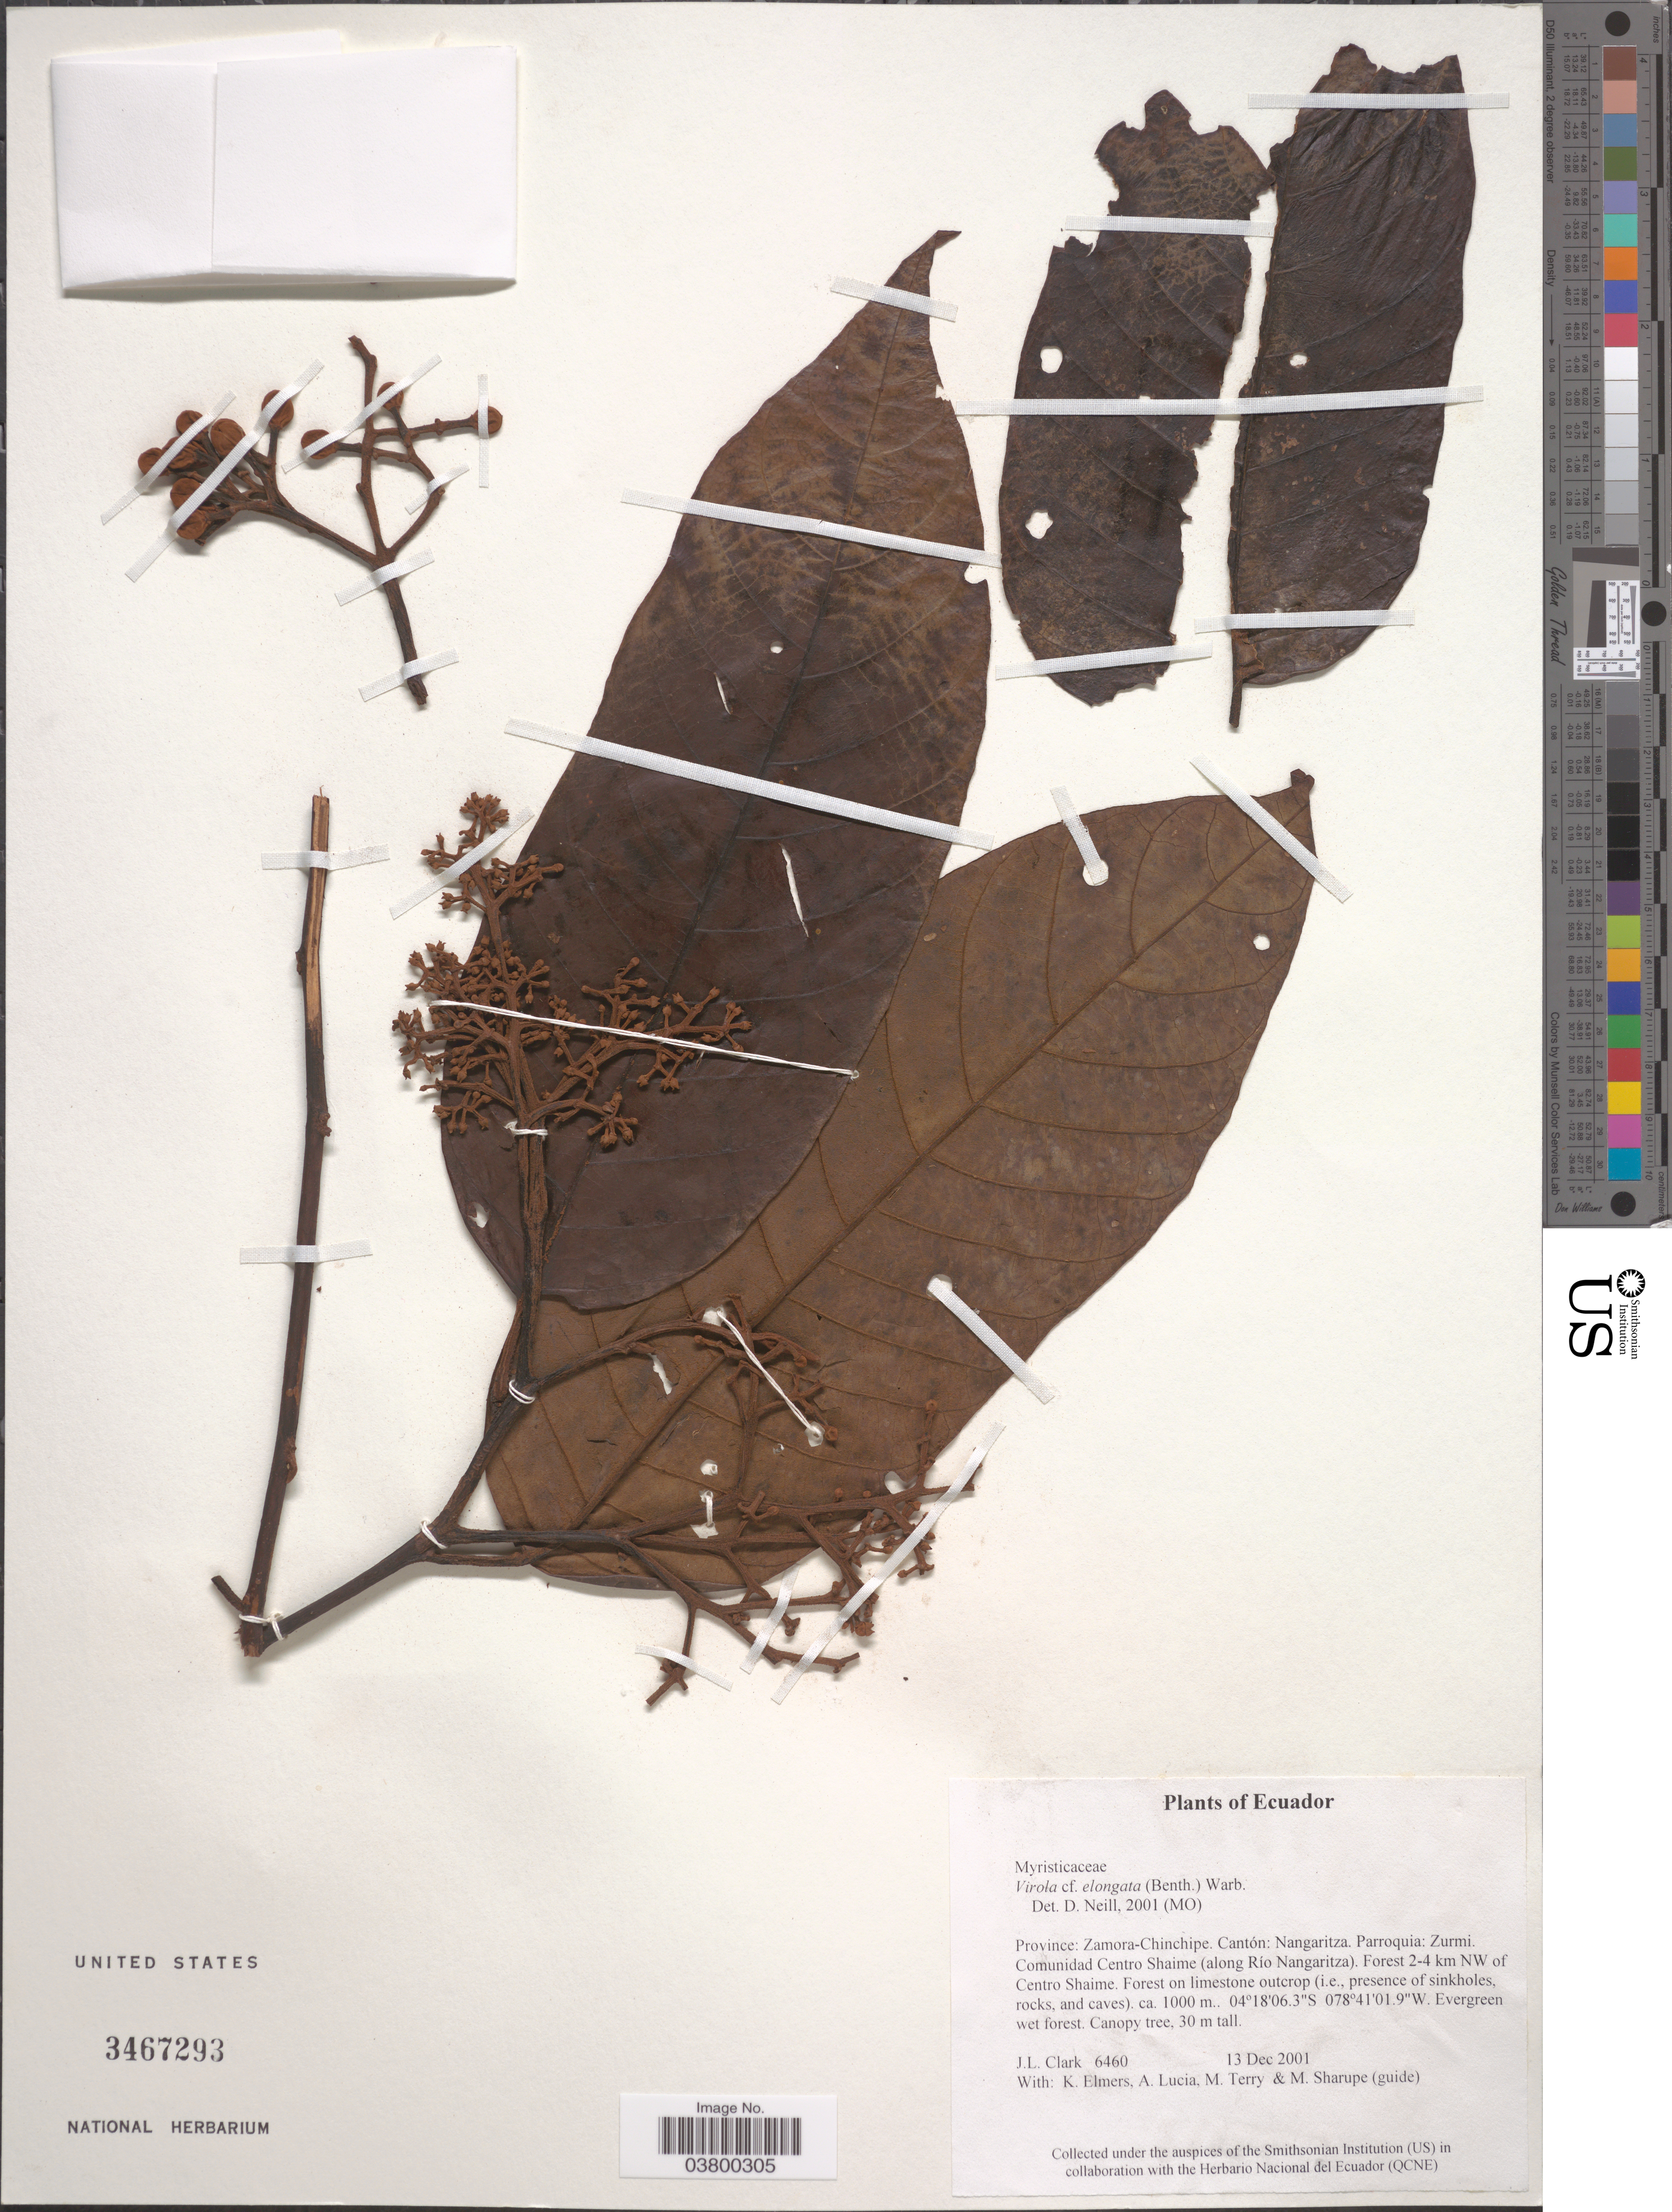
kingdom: Plantae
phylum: Tracheophyta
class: Magnoliopsida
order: Magnoliales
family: Myristicaceae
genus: Virola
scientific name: Virola elongata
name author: (Benth.) Warb.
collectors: J. L. Clark, K. Elmers, A. Lucia, M. Terry & M. Sharupe (guide)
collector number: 6460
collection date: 2001-12-13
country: Ecuador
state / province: Zamora-Chinchipe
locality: Cantón: Nangaritza. Parroquia: Zurmi. Comunidad Centro Shaime (along Río Nangaritza). Forest 2-4 km NW of Centro Shaime.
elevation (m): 1000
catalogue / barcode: US 3467293